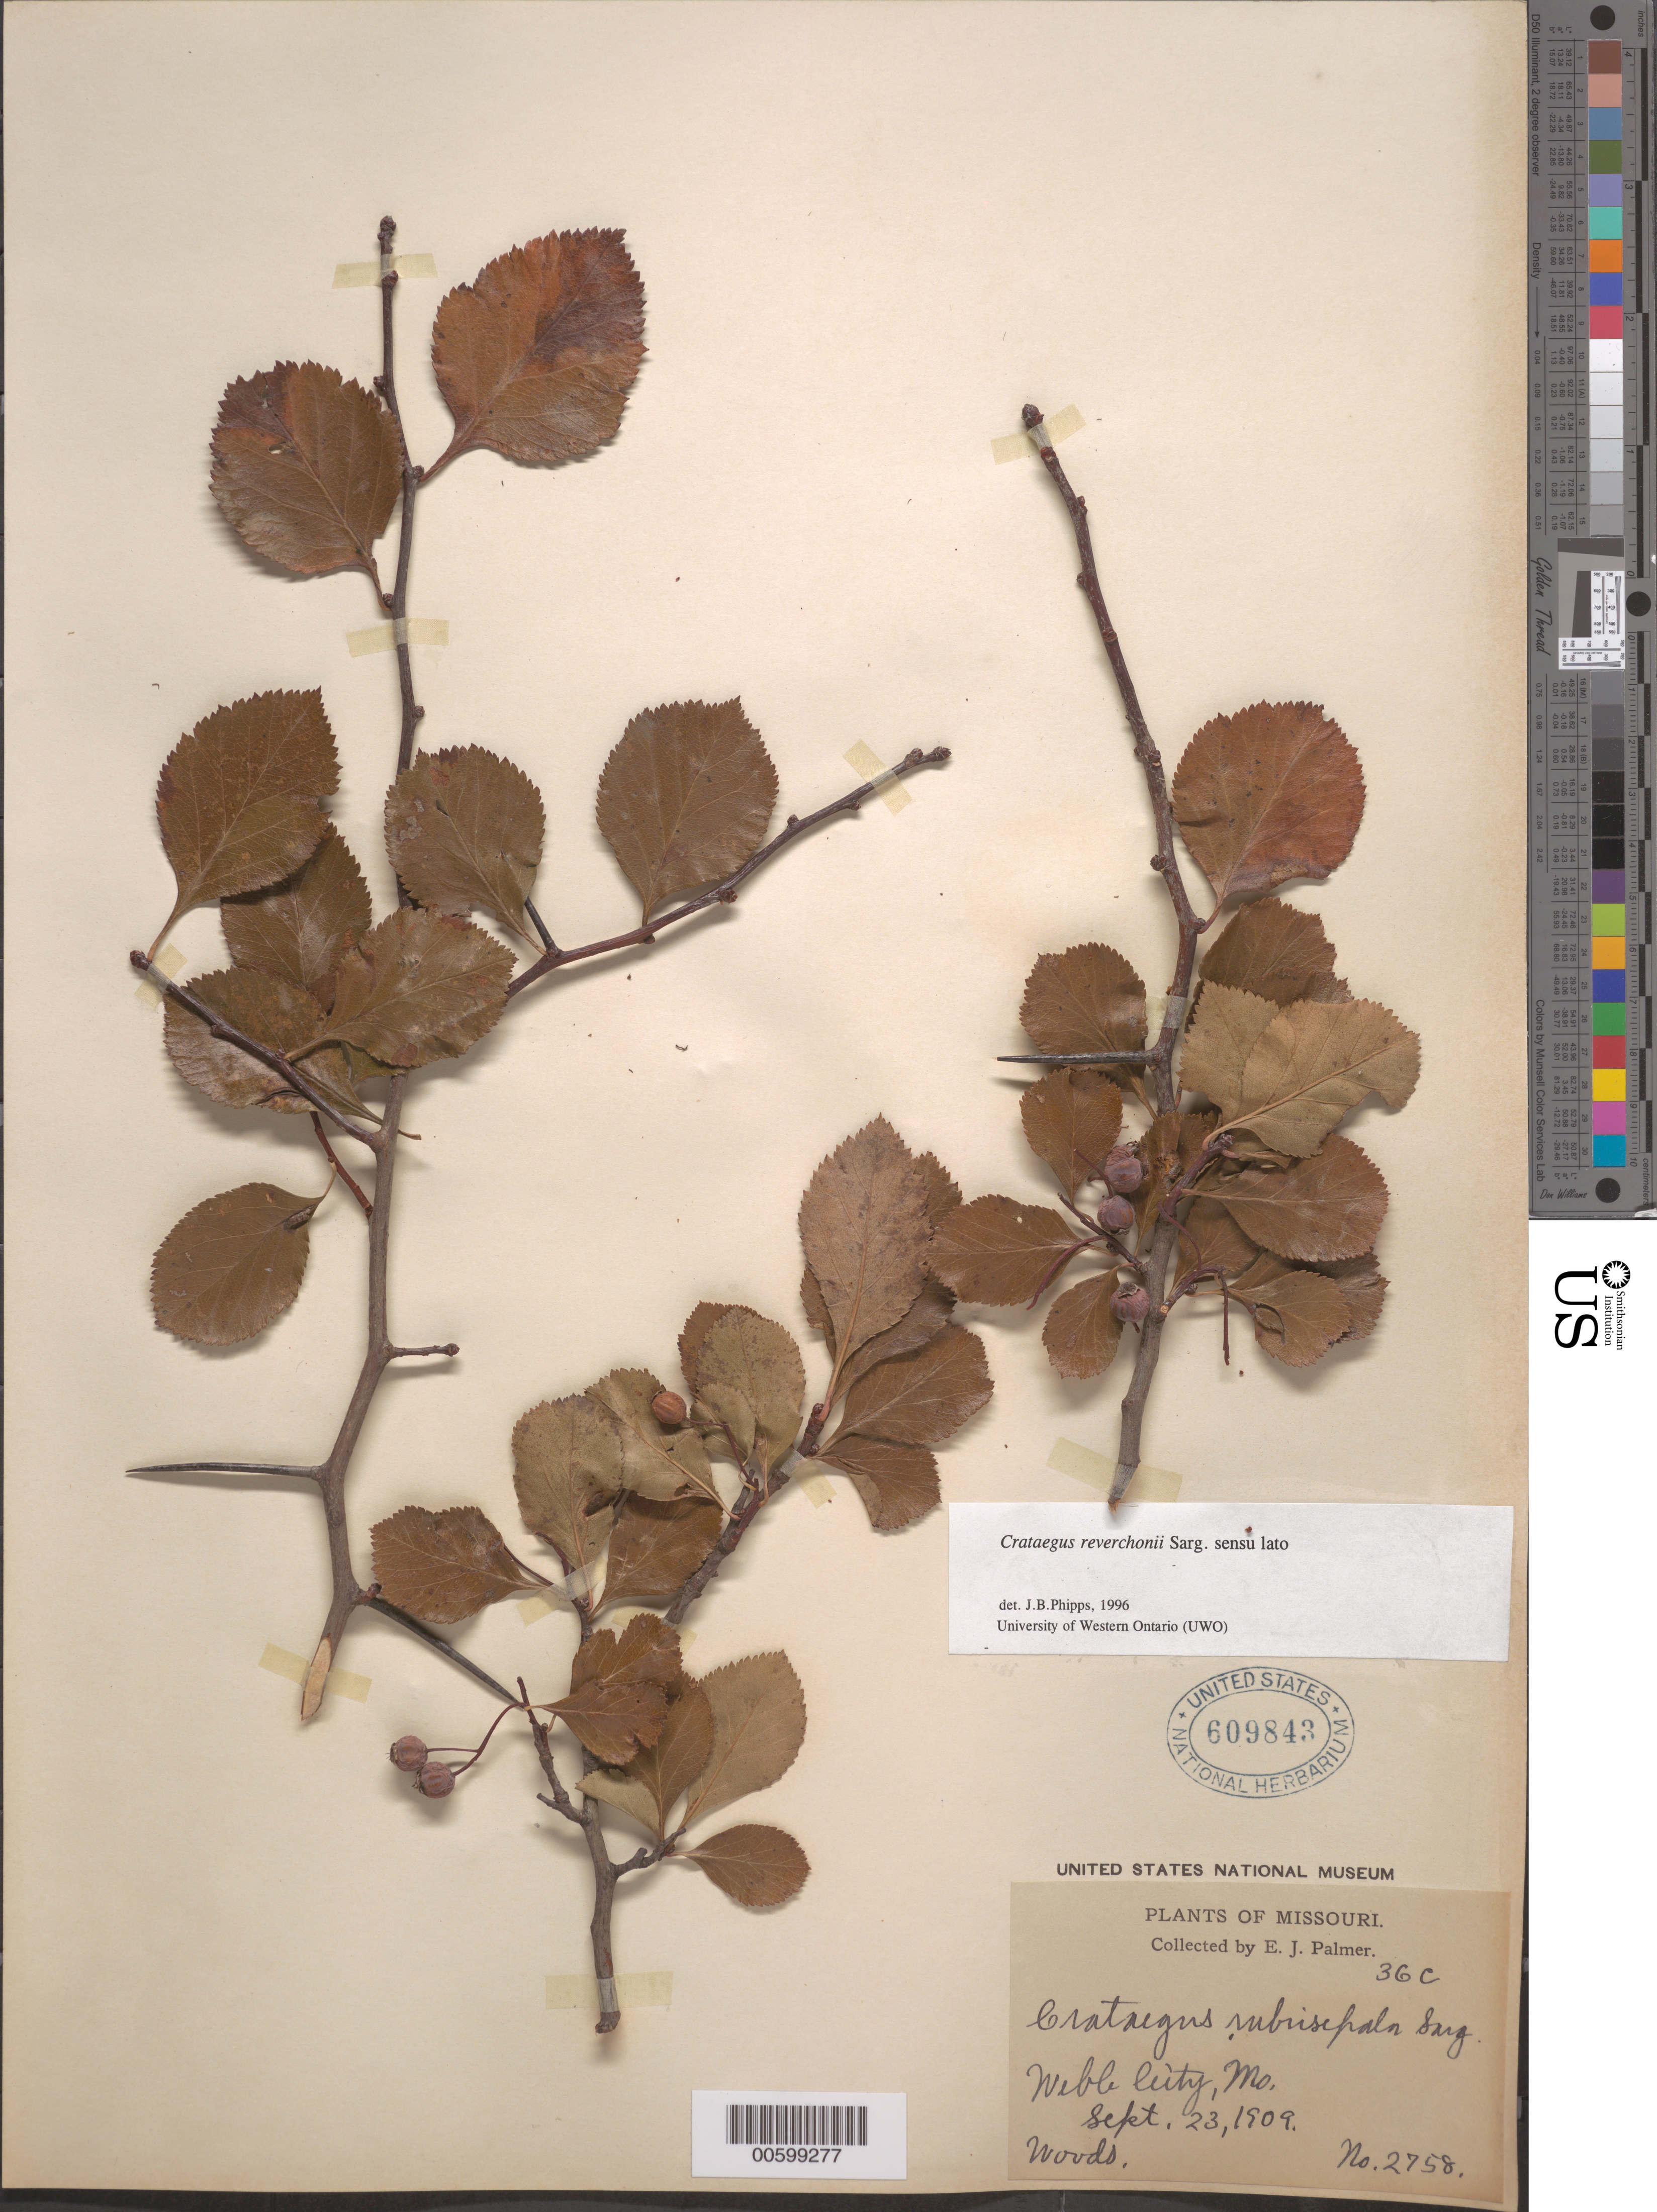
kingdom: Plantae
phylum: Tracheophyta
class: Magnoliopsida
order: Rosales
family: Rosaceae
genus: Crataegus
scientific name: Crataegus reverchonii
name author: Sarg.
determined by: Phipps, James B., (UWO), University of Western Ontario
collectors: E. J. Palmer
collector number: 2758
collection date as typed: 23 Sep 1909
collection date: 1909-09-23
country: United States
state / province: Missouri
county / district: Jasper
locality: Webb City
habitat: Woods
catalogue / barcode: US 609843